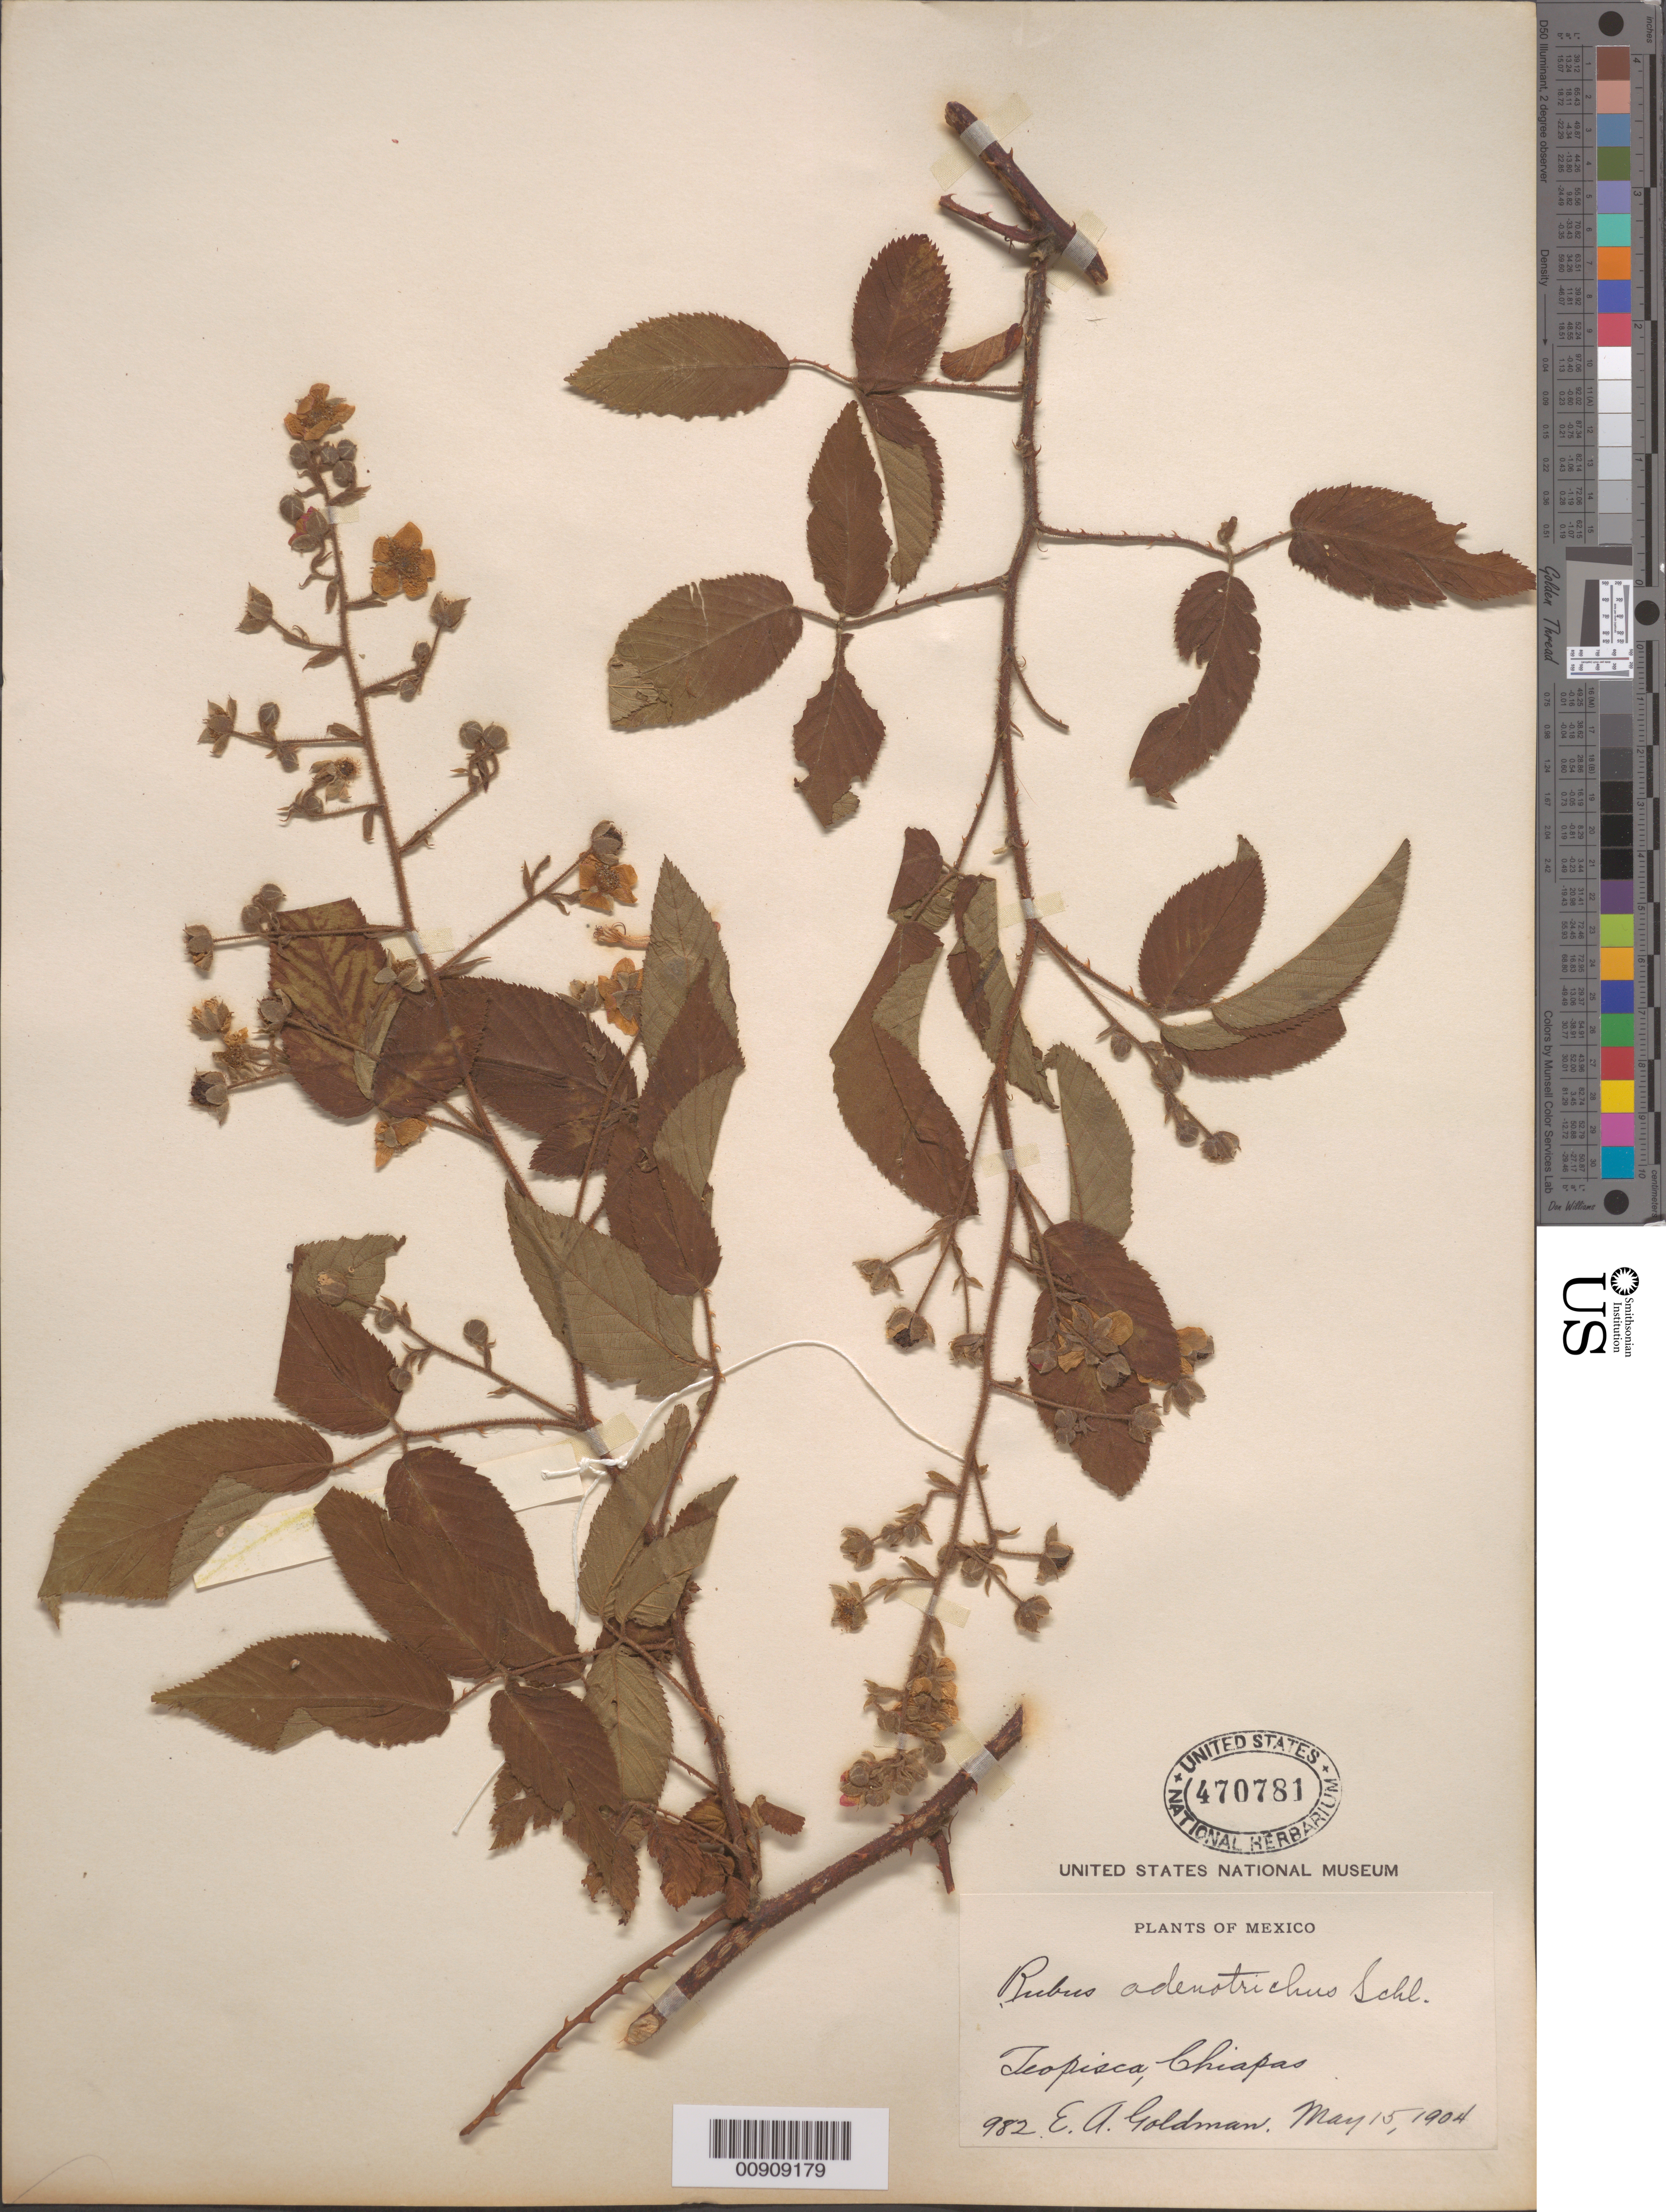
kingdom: Plantae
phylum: Tracheophyta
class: Magnoliopsida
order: Rosales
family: Rosaceae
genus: Rubus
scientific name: Rubus adenotrichos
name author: Schltdl.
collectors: E. A. Goldman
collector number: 982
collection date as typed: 15 May 1904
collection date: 1904-05-15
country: Mexico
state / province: Chiapas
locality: Teopisca, Chiapas.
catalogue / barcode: US 470781